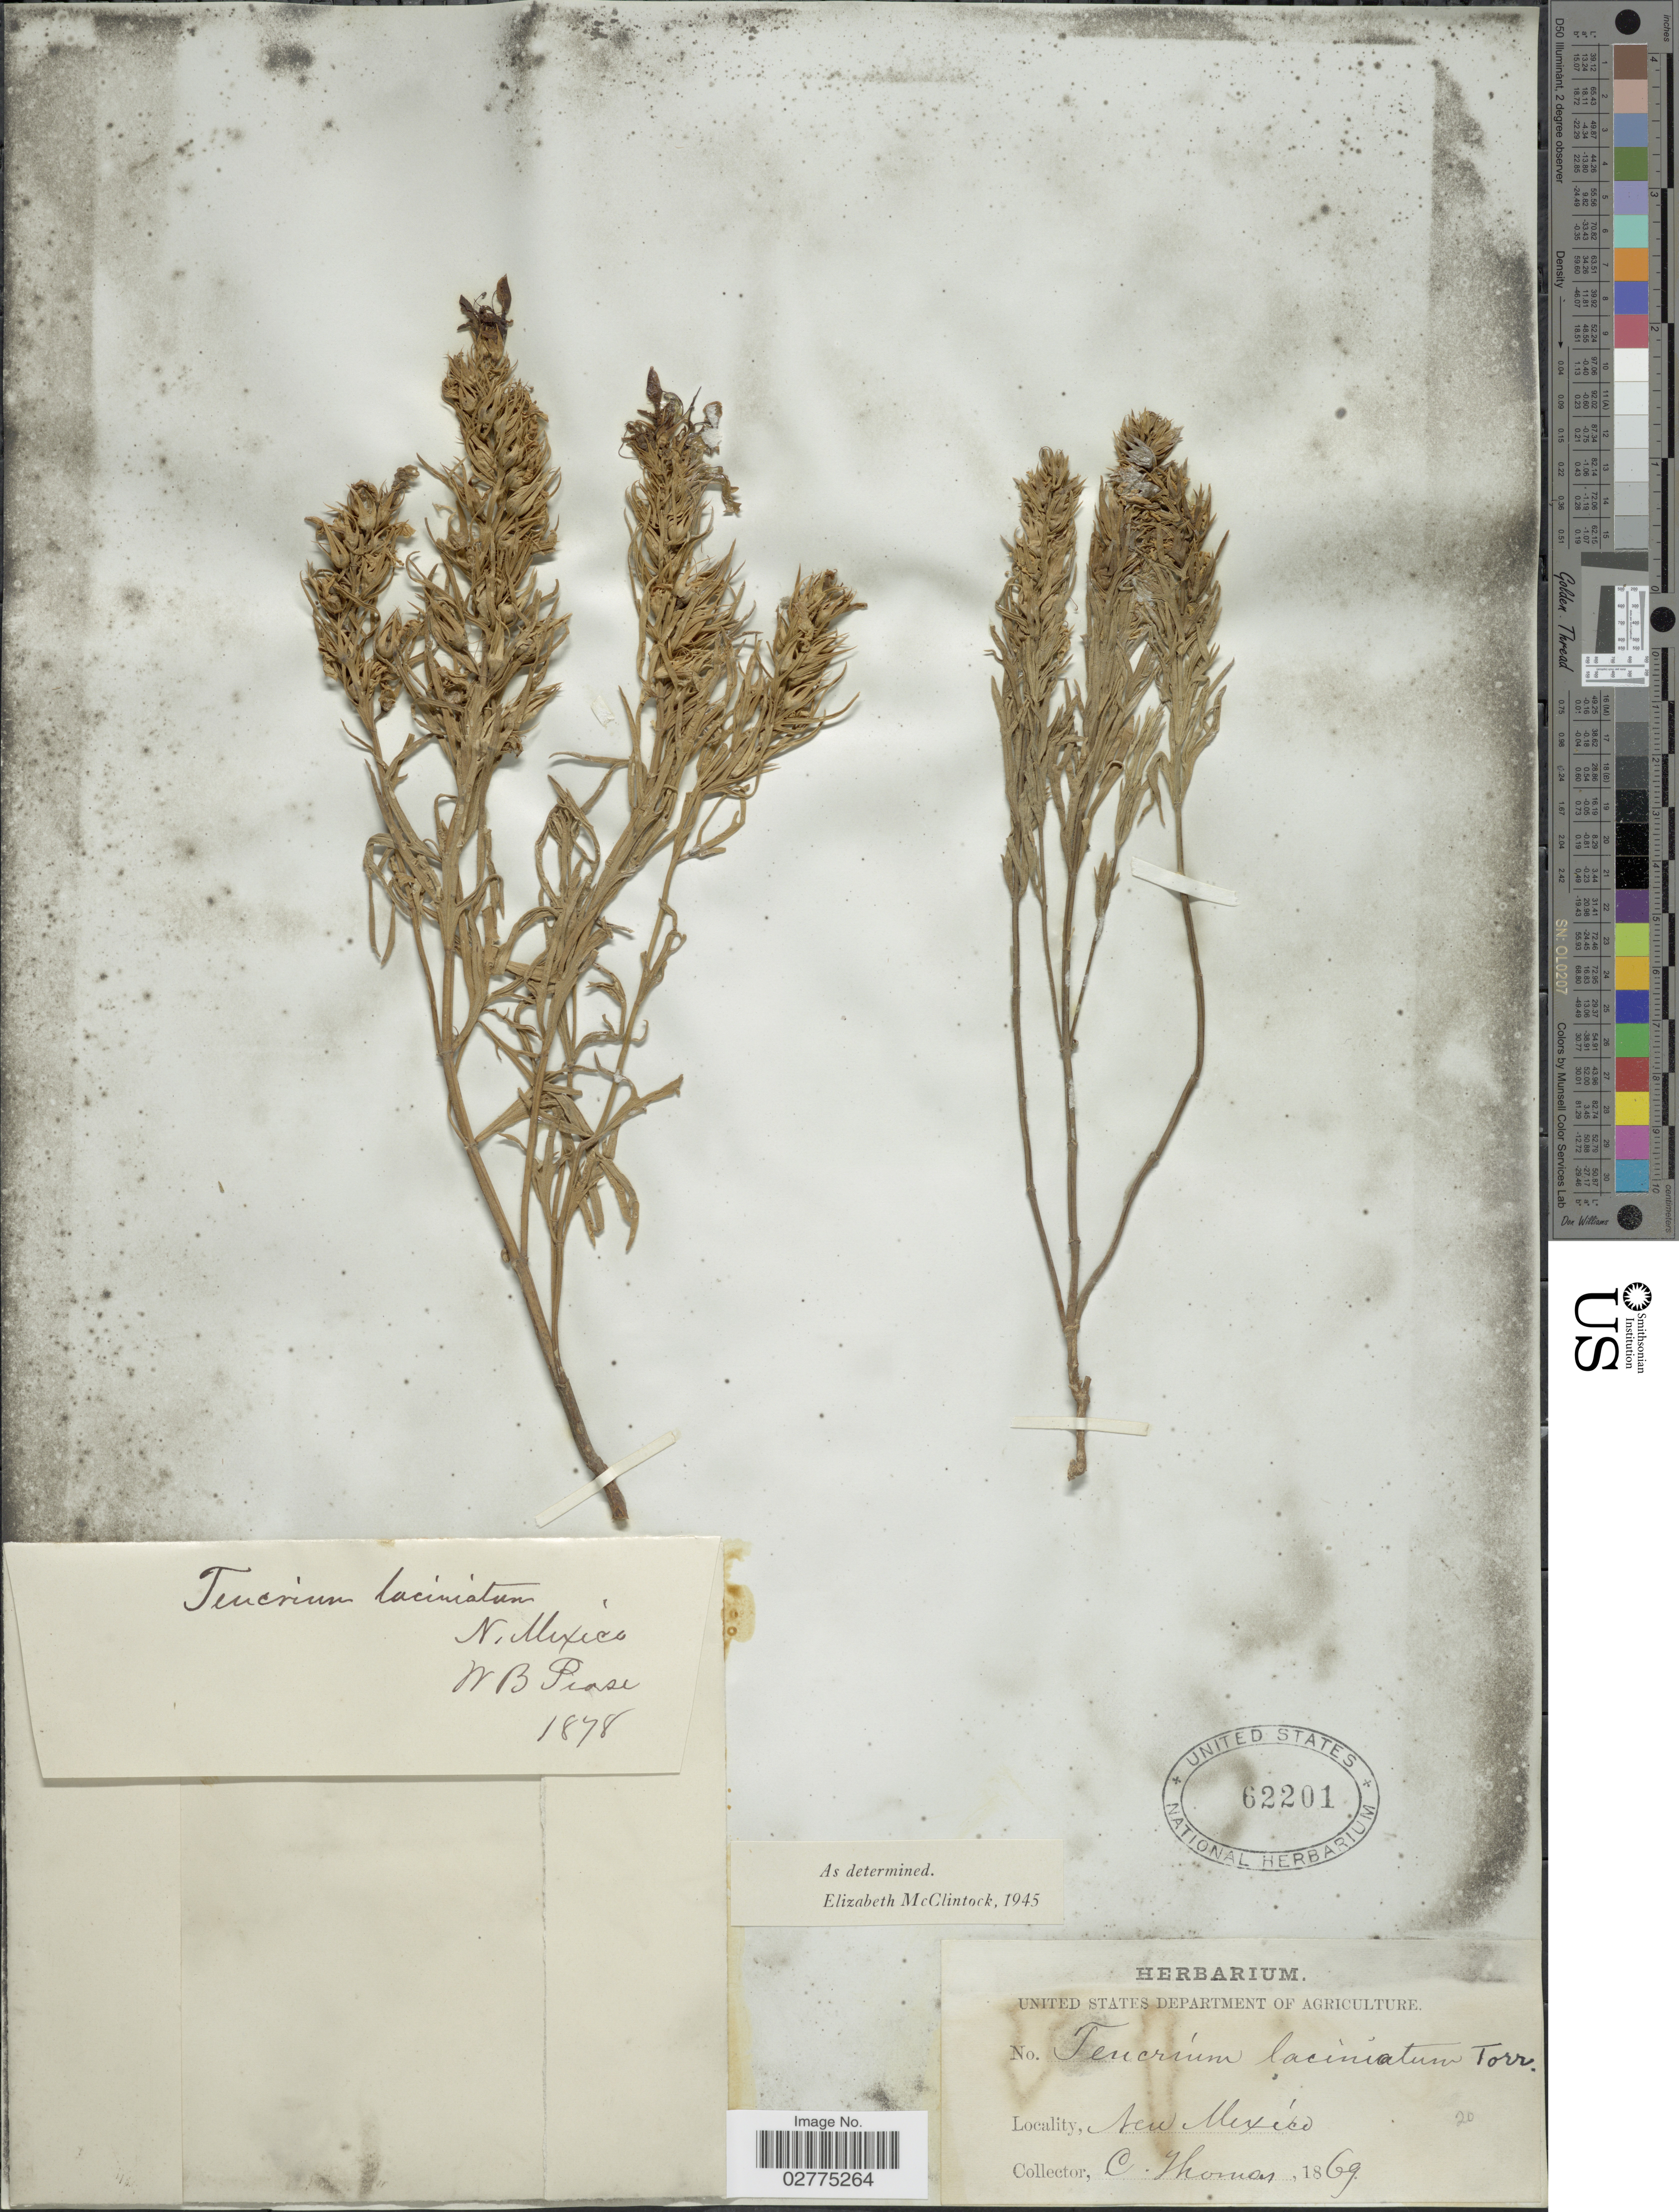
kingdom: Plantae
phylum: Tracheophyta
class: Magnoliopsida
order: Lamiales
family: Lamiaceae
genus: Teucrium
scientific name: Teucrium laciniatum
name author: Torr.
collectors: W. Pease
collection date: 1878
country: United States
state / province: New Mexico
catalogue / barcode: US 62201-2